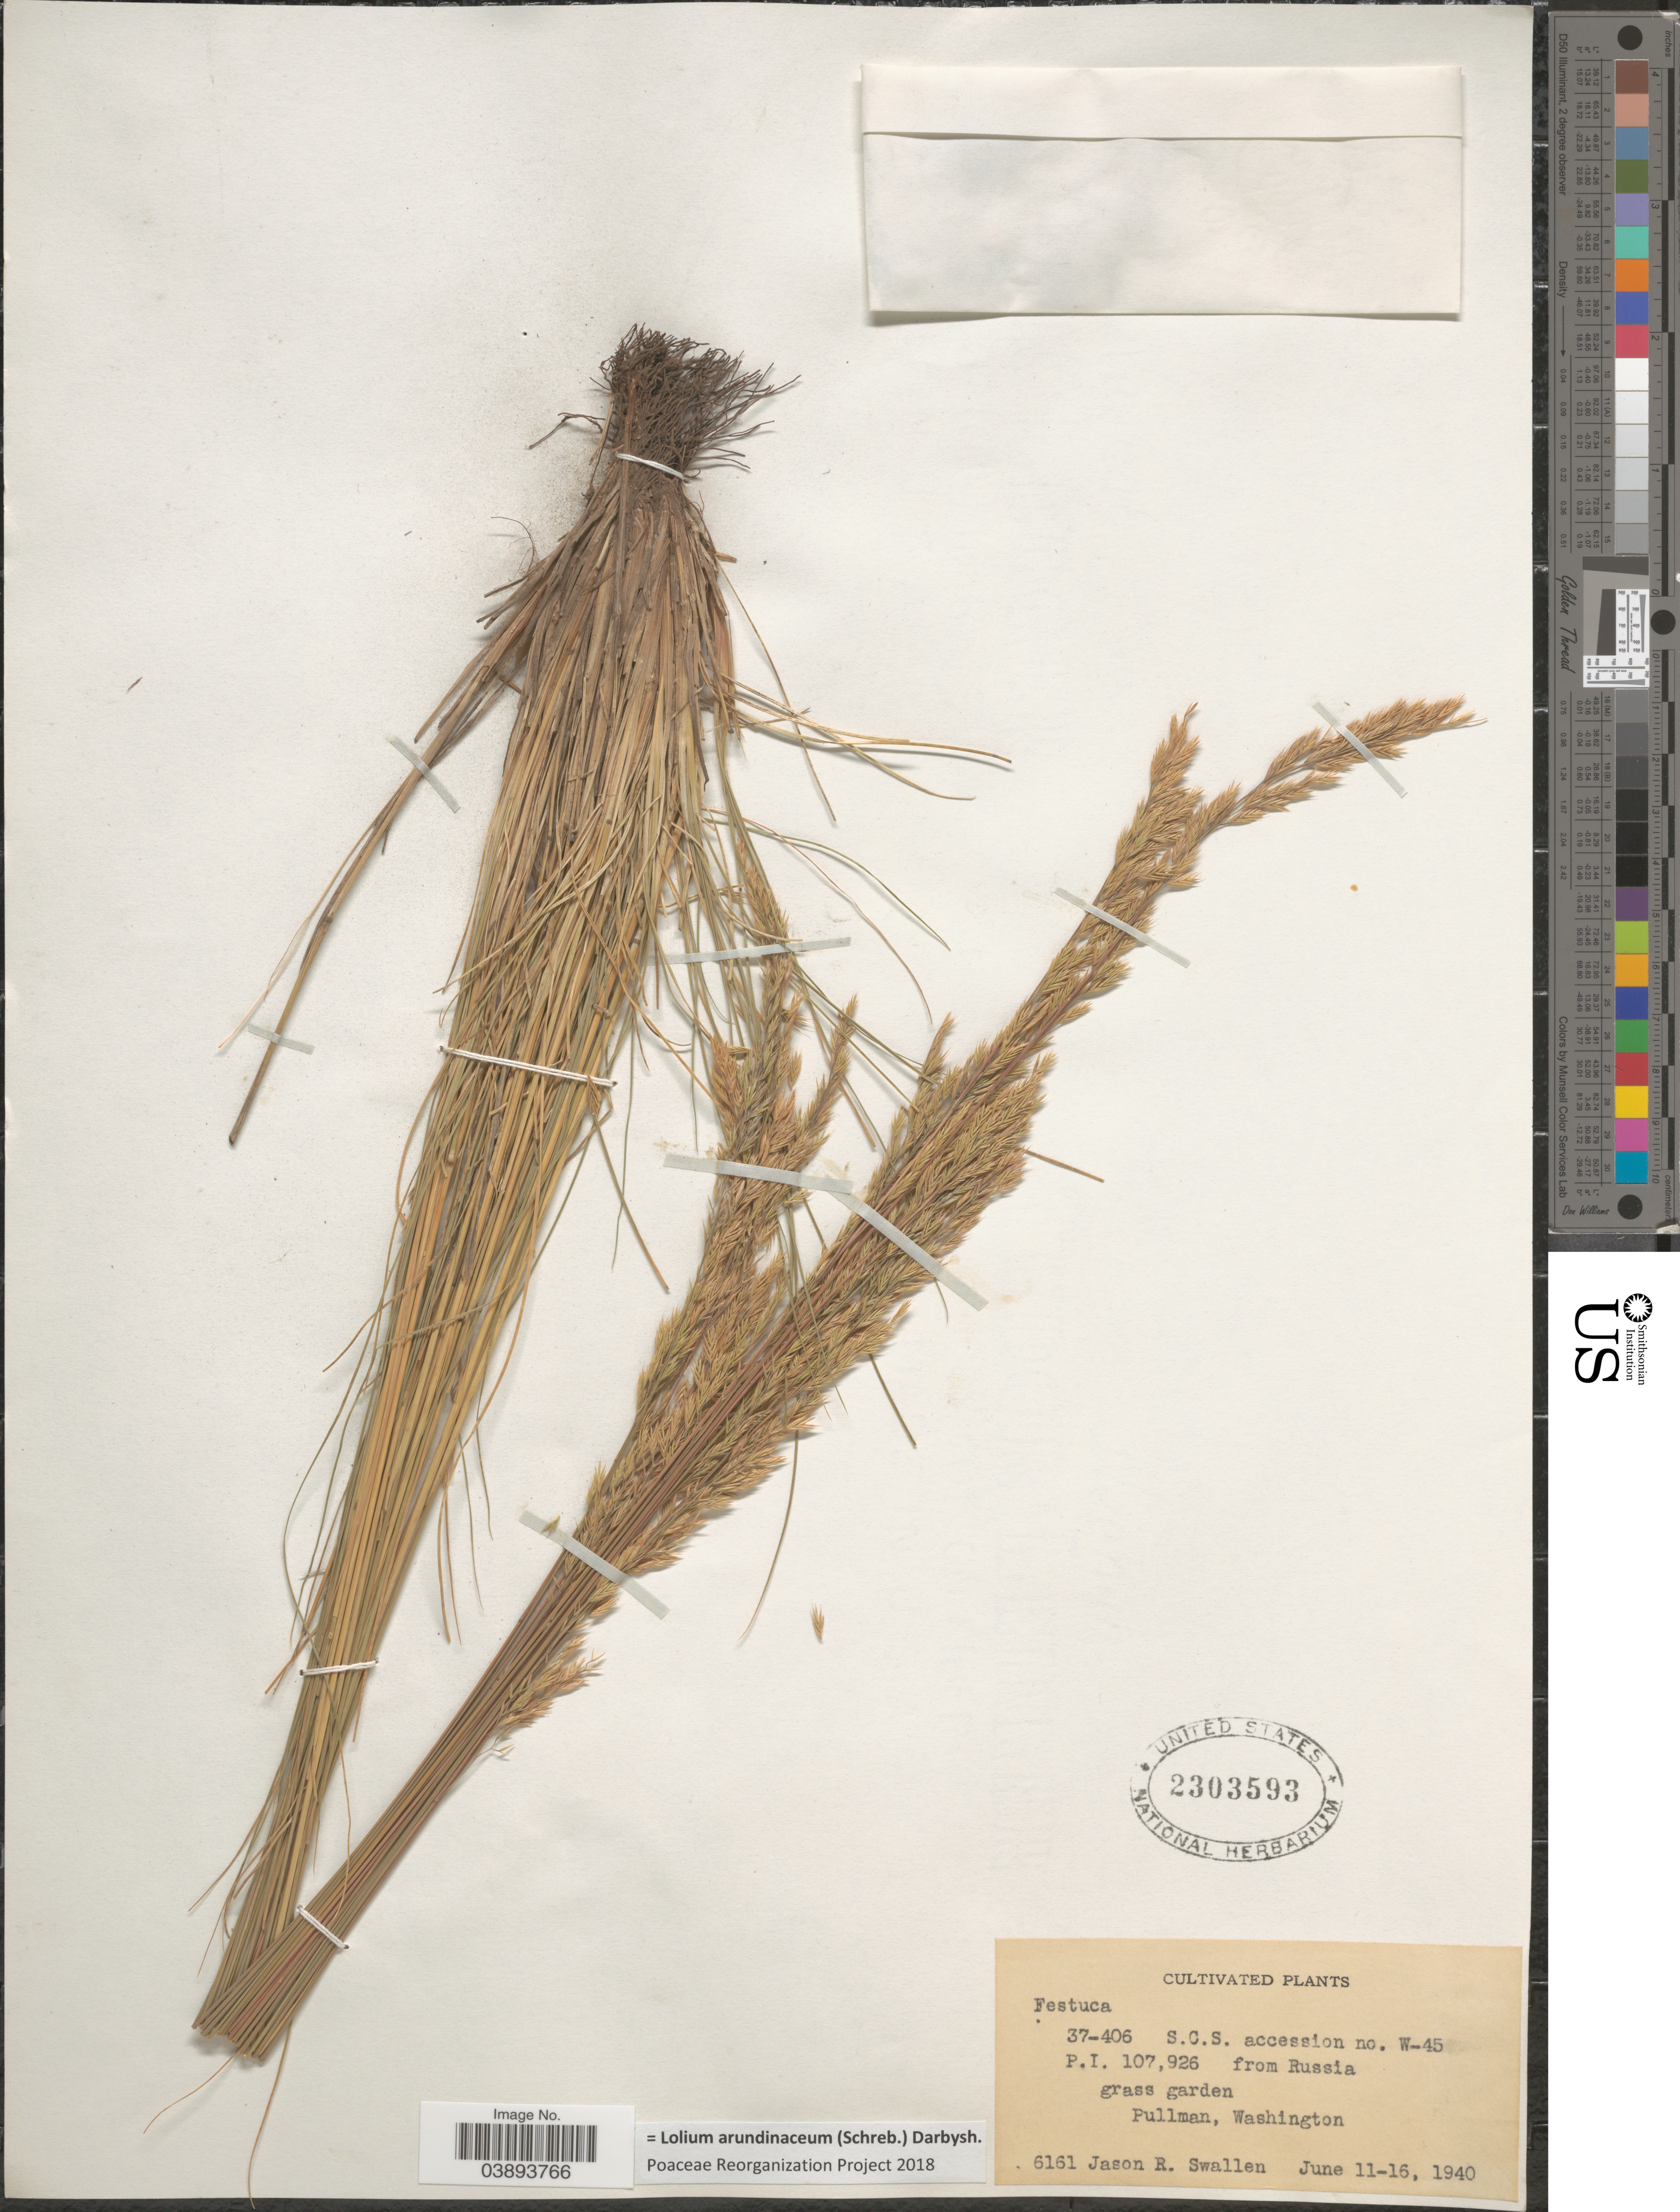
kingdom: Plantae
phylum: Tracheophyta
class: Liliopsida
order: Poales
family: Poaceae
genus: Lolium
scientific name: Lolium arundinaceum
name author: (Schreb.) Darbysh.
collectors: J. R. Swallen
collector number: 6161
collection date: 1940-06-11/1940-06-16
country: United States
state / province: Washington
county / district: Whitman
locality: Grass garden. Pullman.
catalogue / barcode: US 2303593